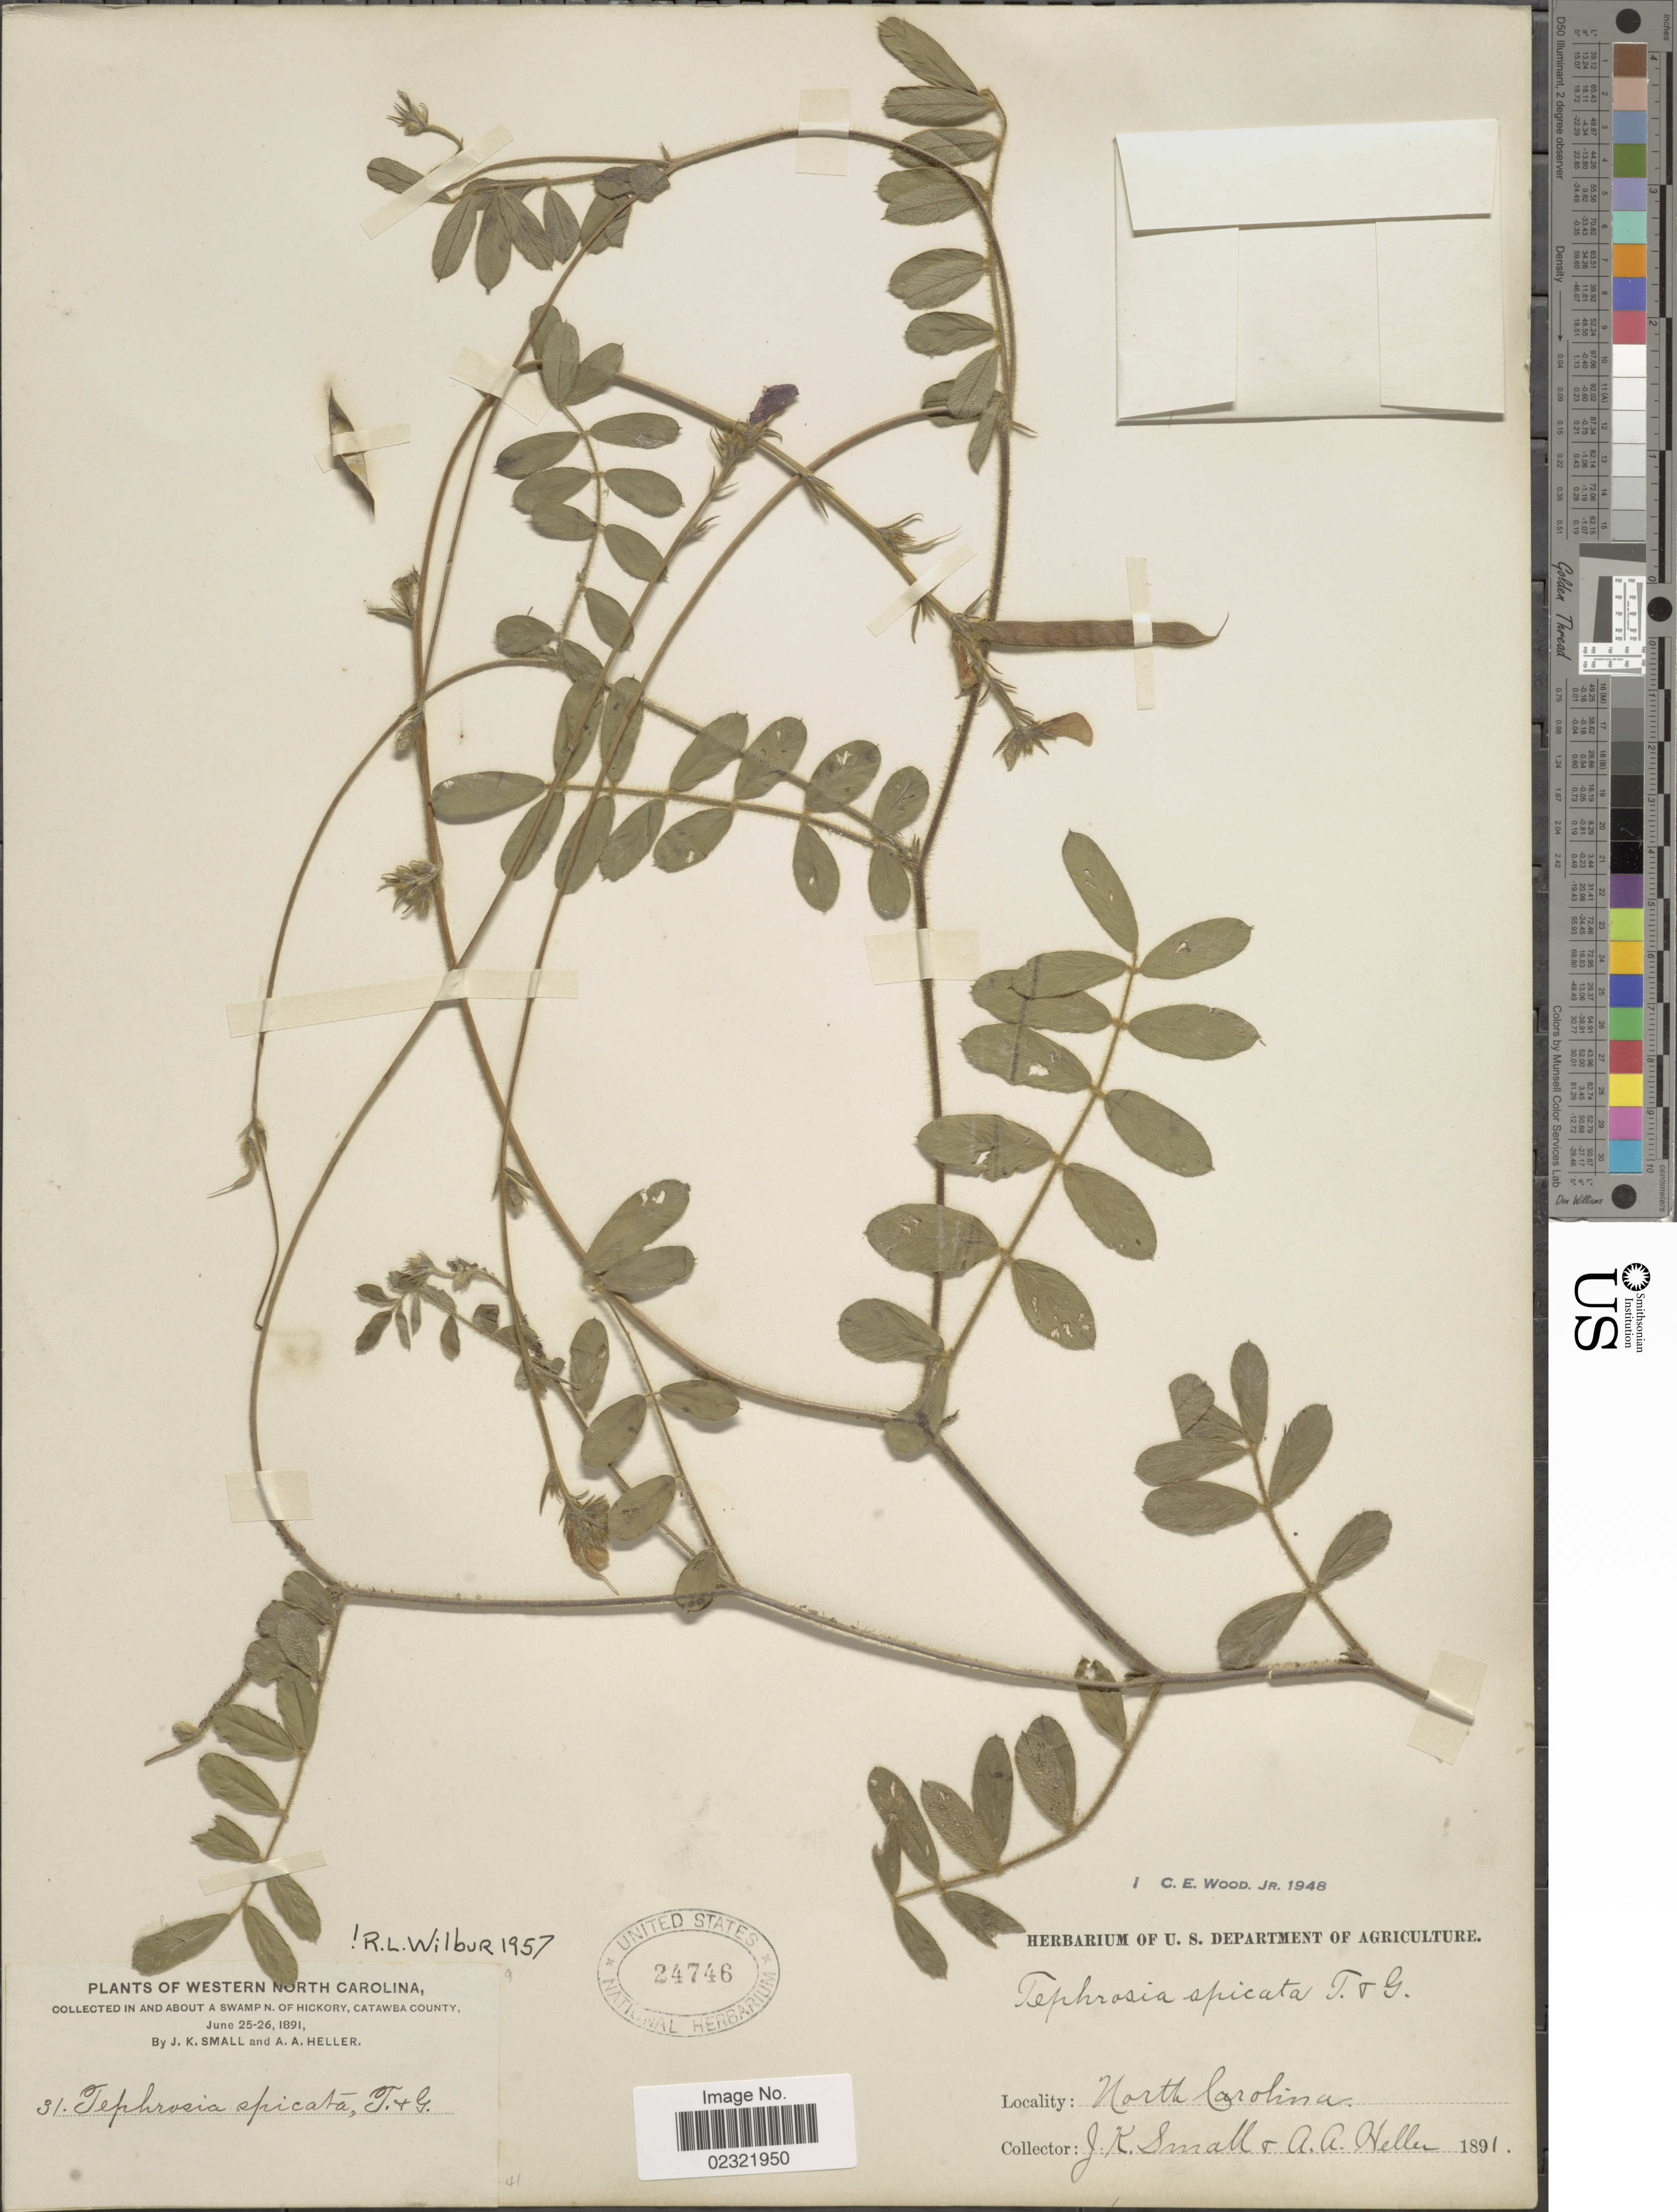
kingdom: Plantae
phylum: Tracheophyta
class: Magnoliopsida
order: Fabales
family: Fabaceae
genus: Tephrosia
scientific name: Tephrosia spicata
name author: (Walter) Torr. & A. Gray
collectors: J. K. Small & A. A. Heller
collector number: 31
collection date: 1891-06-25/1891-06-26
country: United States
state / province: North Carolina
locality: Western North Carolina, In and about a swamp N. of Hickory, Catawba County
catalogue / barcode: US 24746